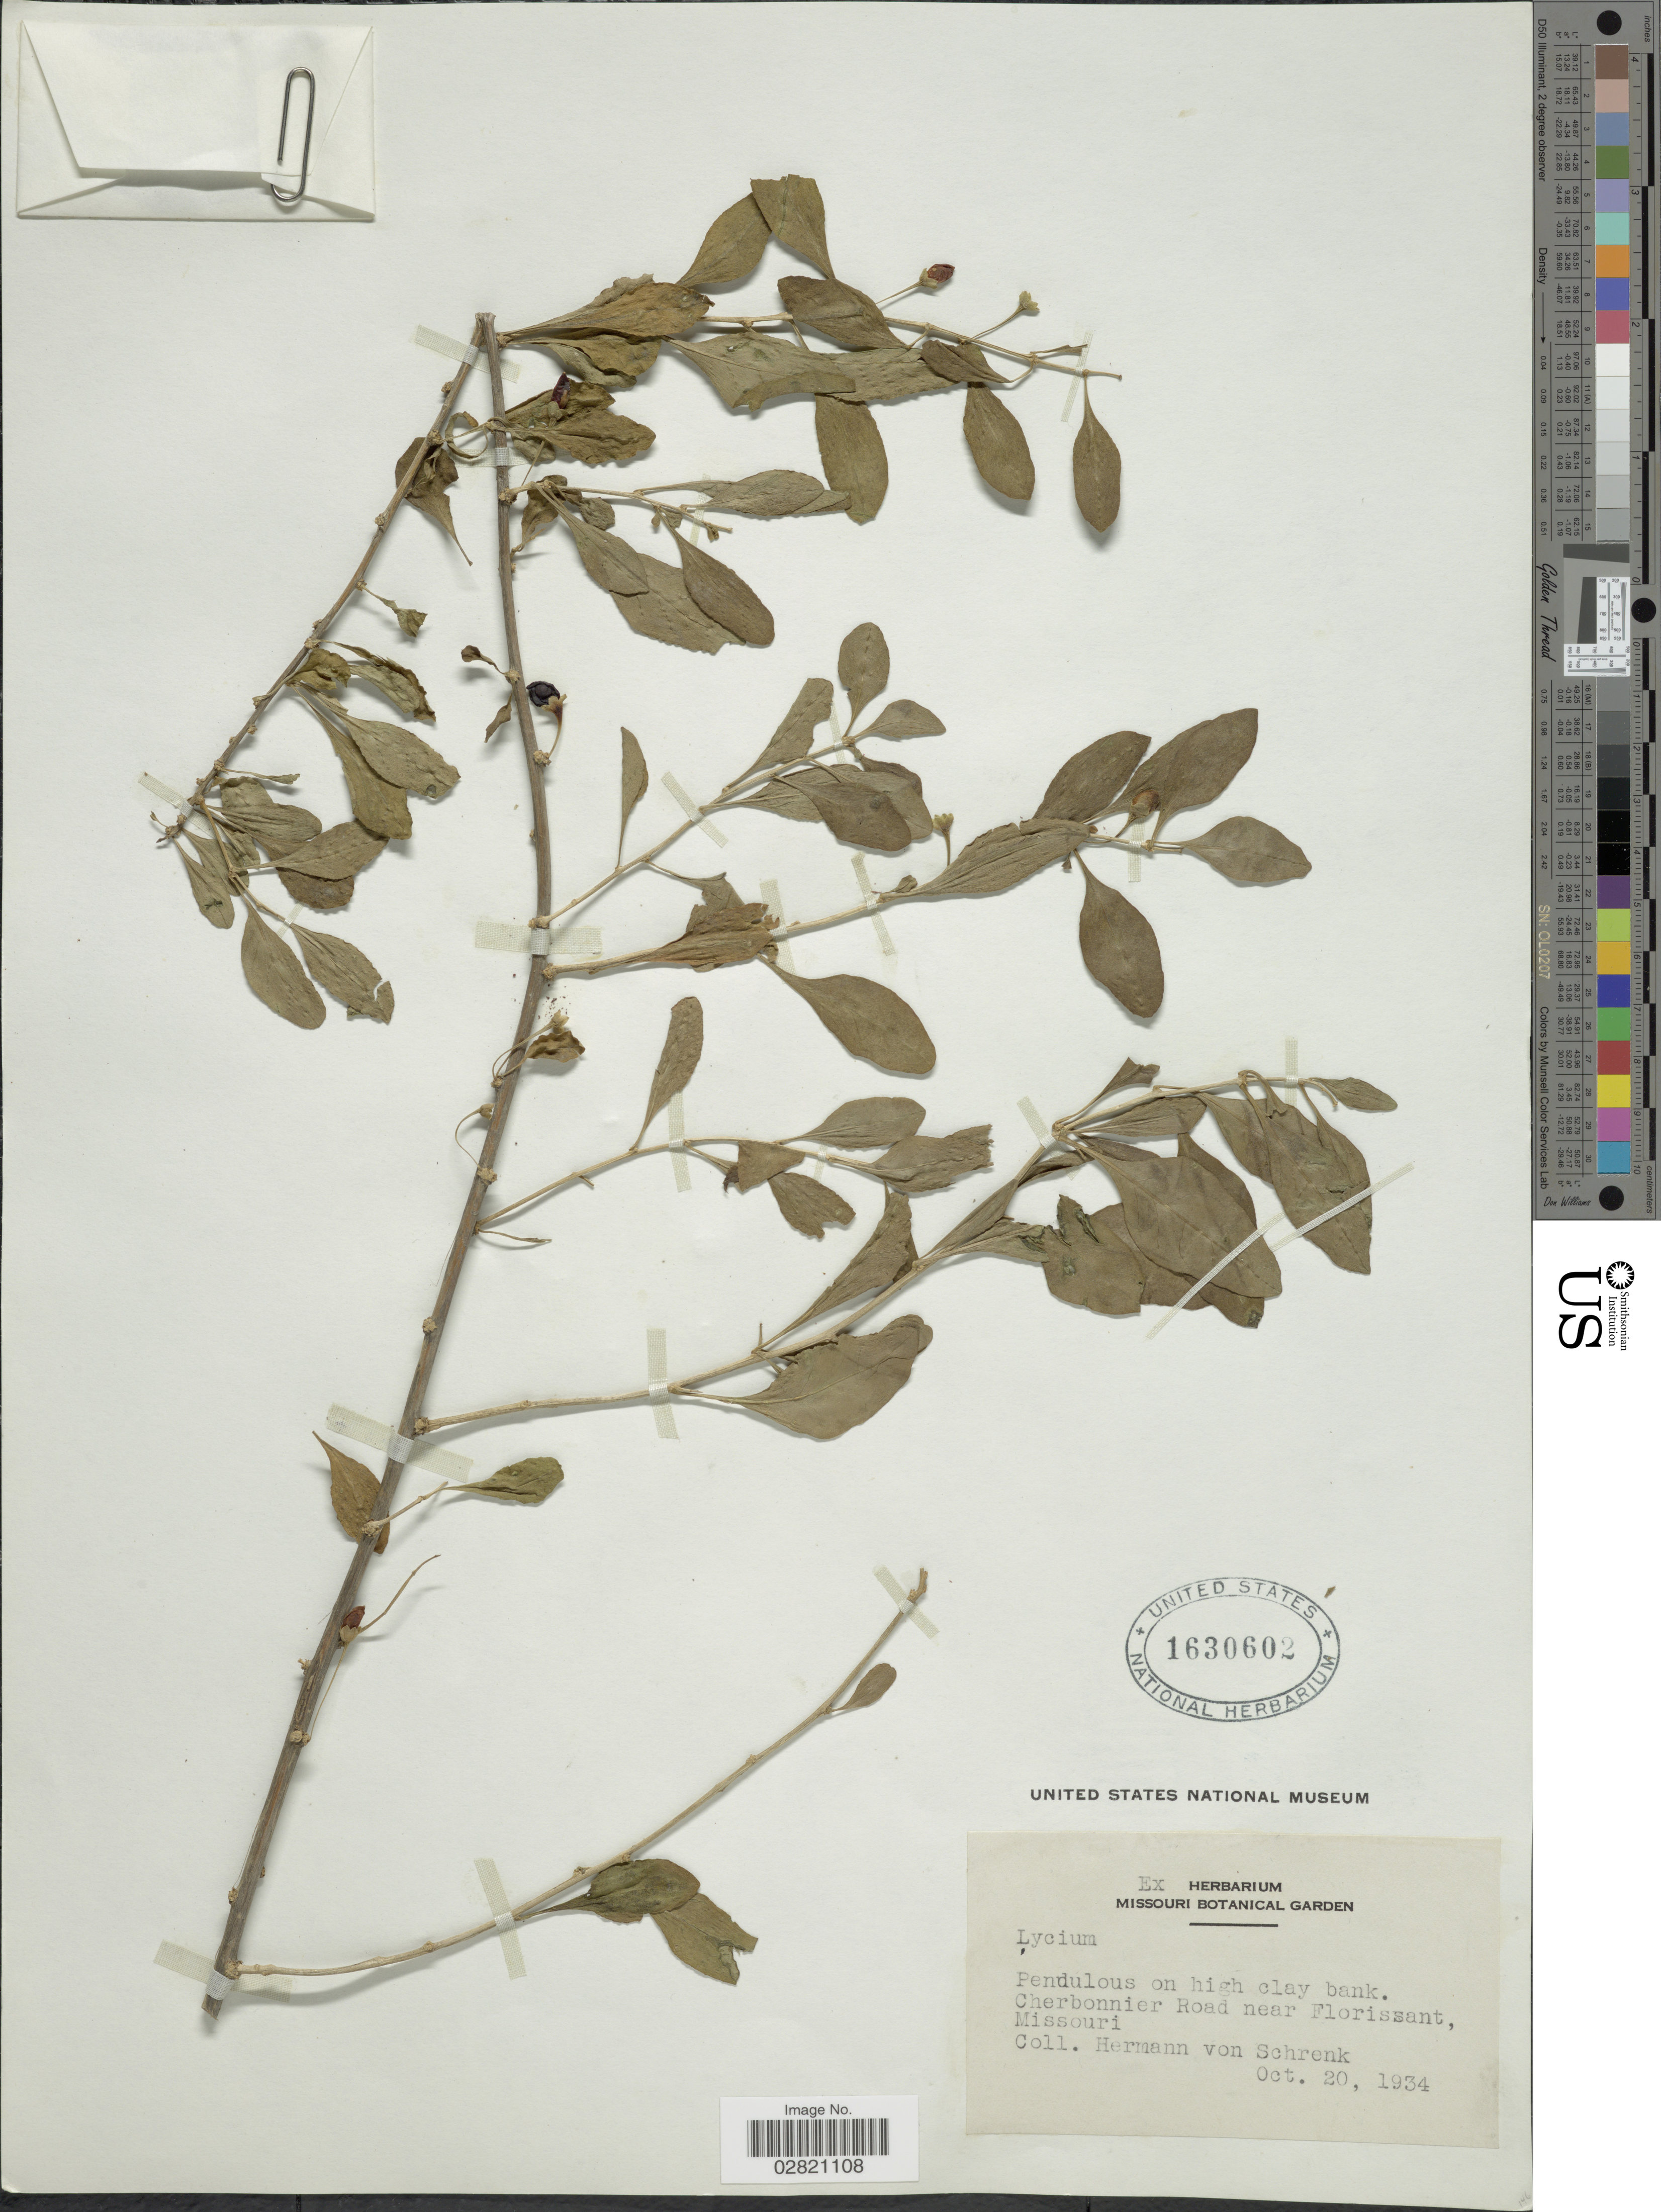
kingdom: Plantae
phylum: Tracheophyta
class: Magnoliopsida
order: Solanales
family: Solanaceae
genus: Lycium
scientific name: Lycium sp.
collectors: H. v. Schrenk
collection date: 1934-10-20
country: United States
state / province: Missouri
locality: Cherbonnier Road near Florissant, Missouri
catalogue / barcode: US 1630602